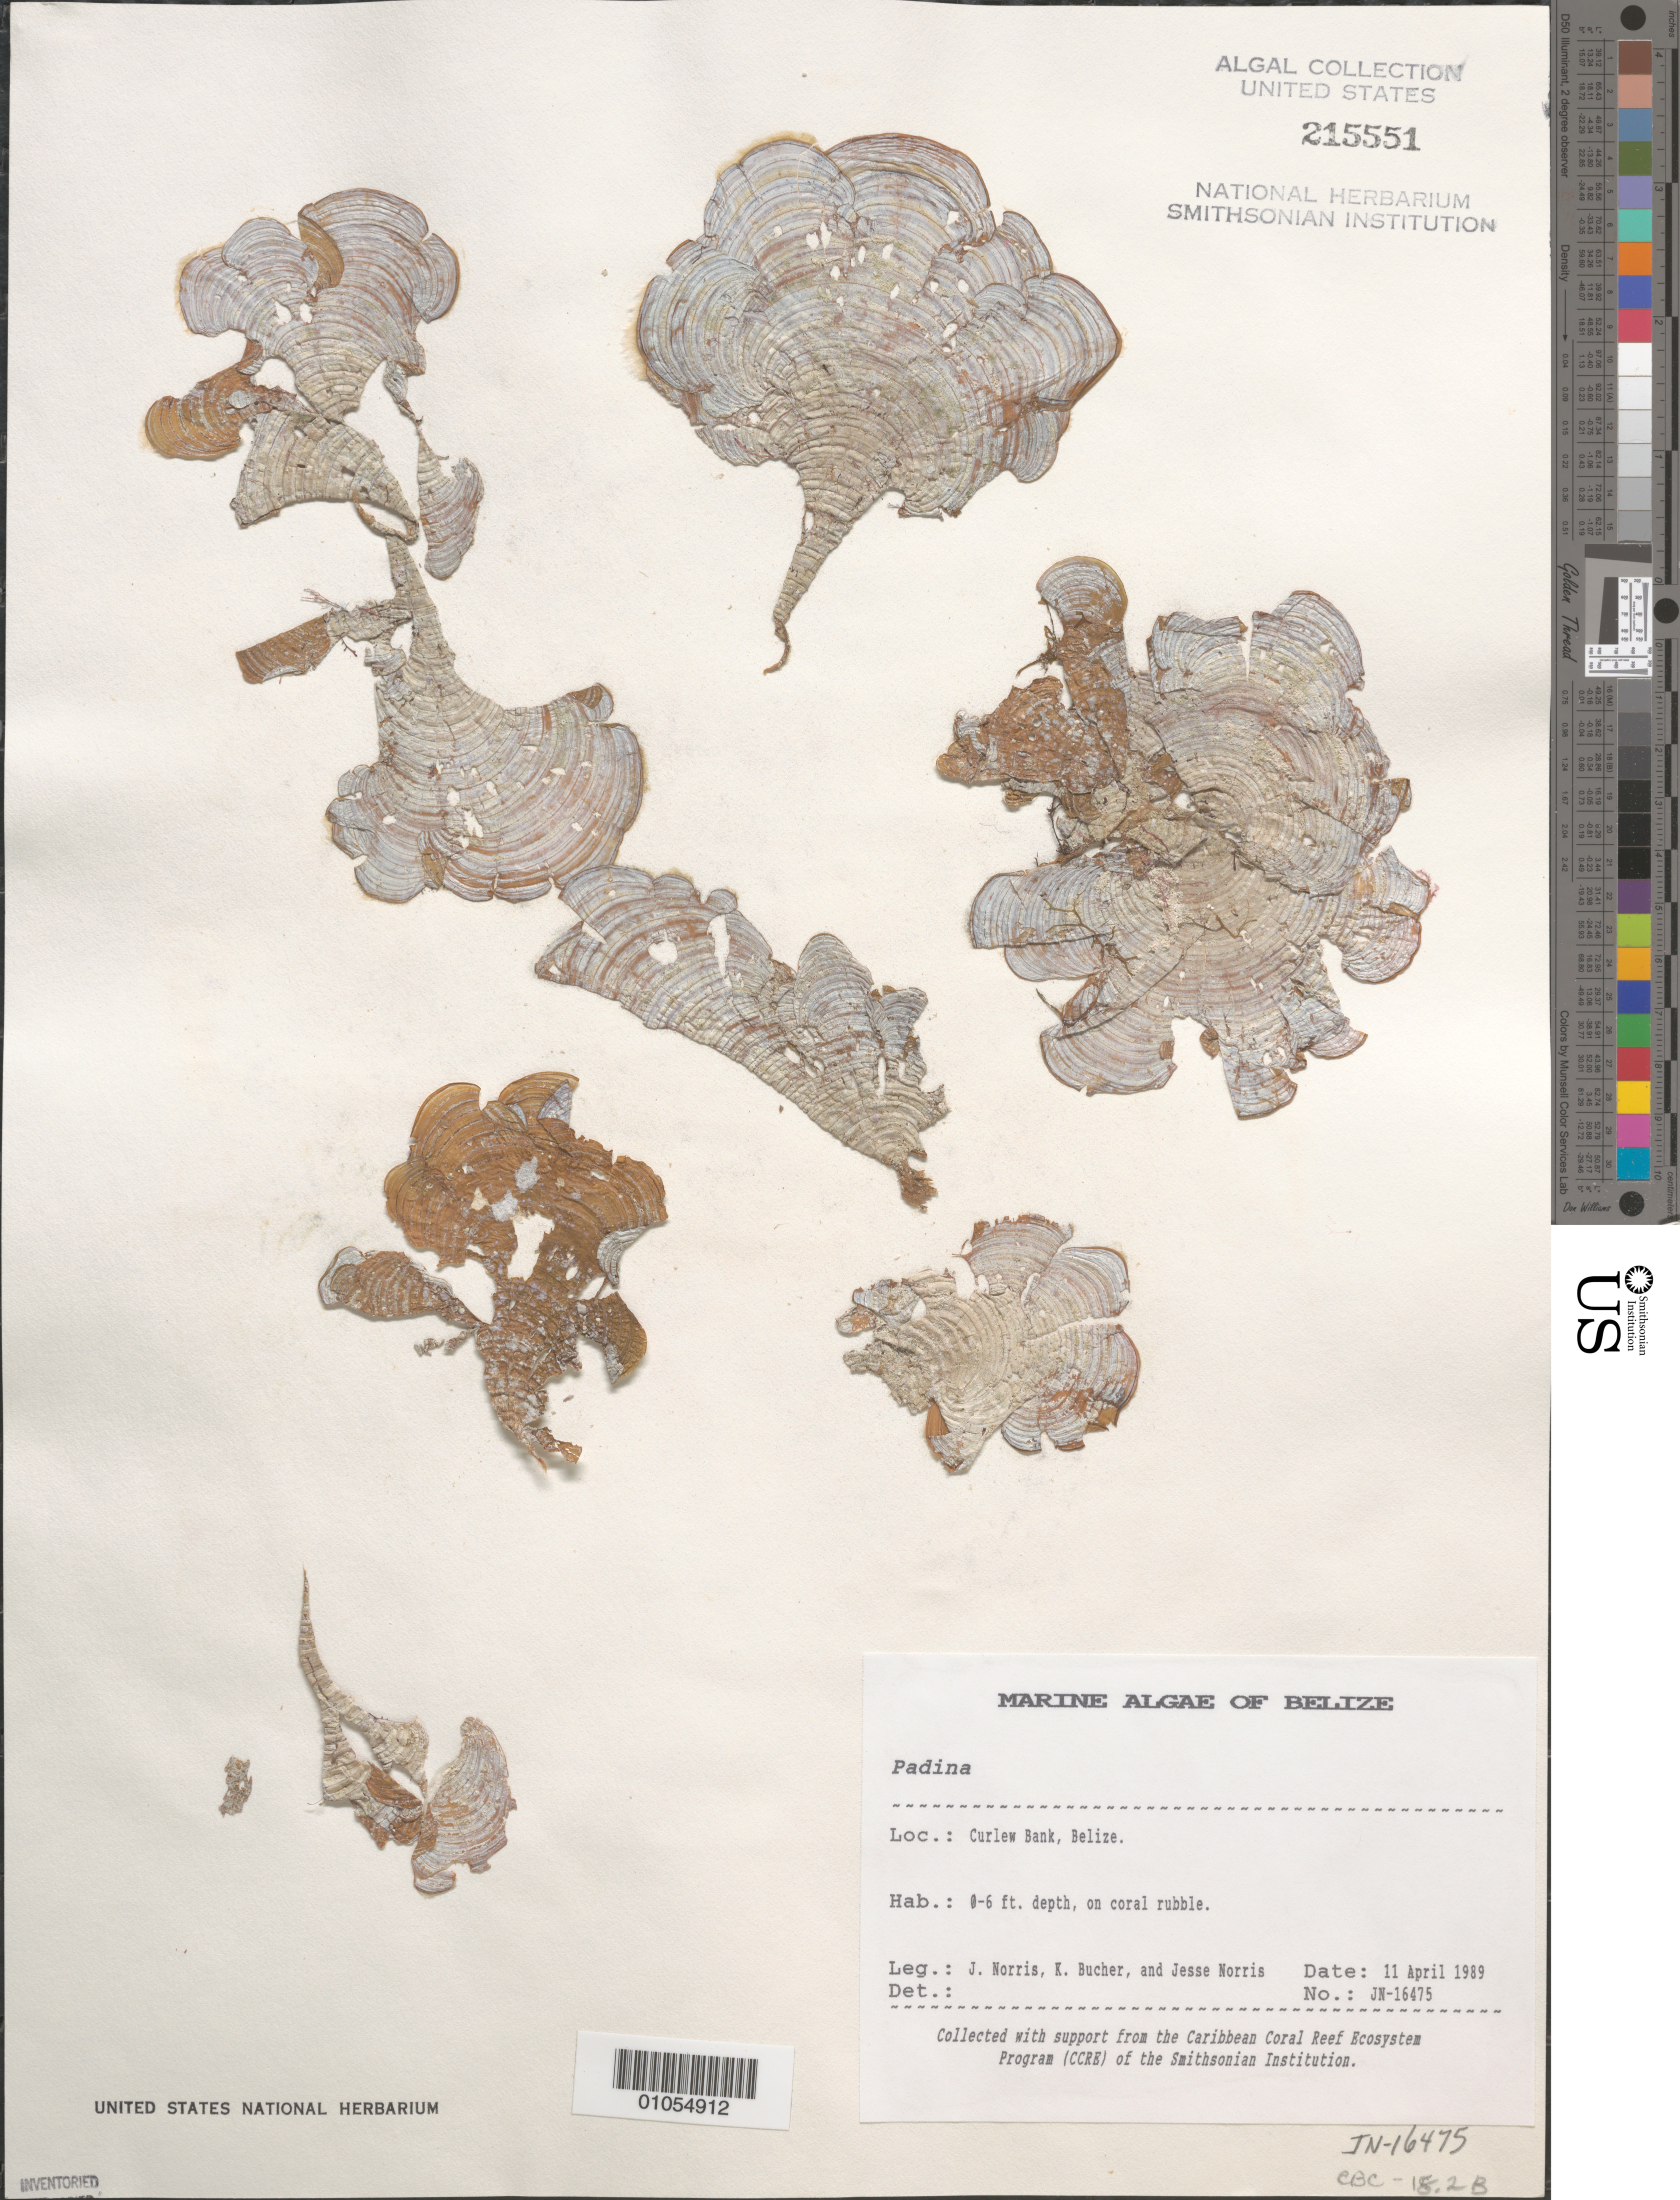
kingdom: Chromista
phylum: Ochrophyta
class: Phaeophyceae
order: Dictyotales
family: Dictyotaceae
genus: Padina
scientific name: Padina sp.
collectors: J. N. Norris, K. E. Bucher & J. A. Norris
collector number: JN-16475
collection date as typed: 11 Apr 1989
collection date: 1989-04-11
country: Belize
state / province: Stann Creek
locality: Curlew Bank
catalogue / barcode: US 215551